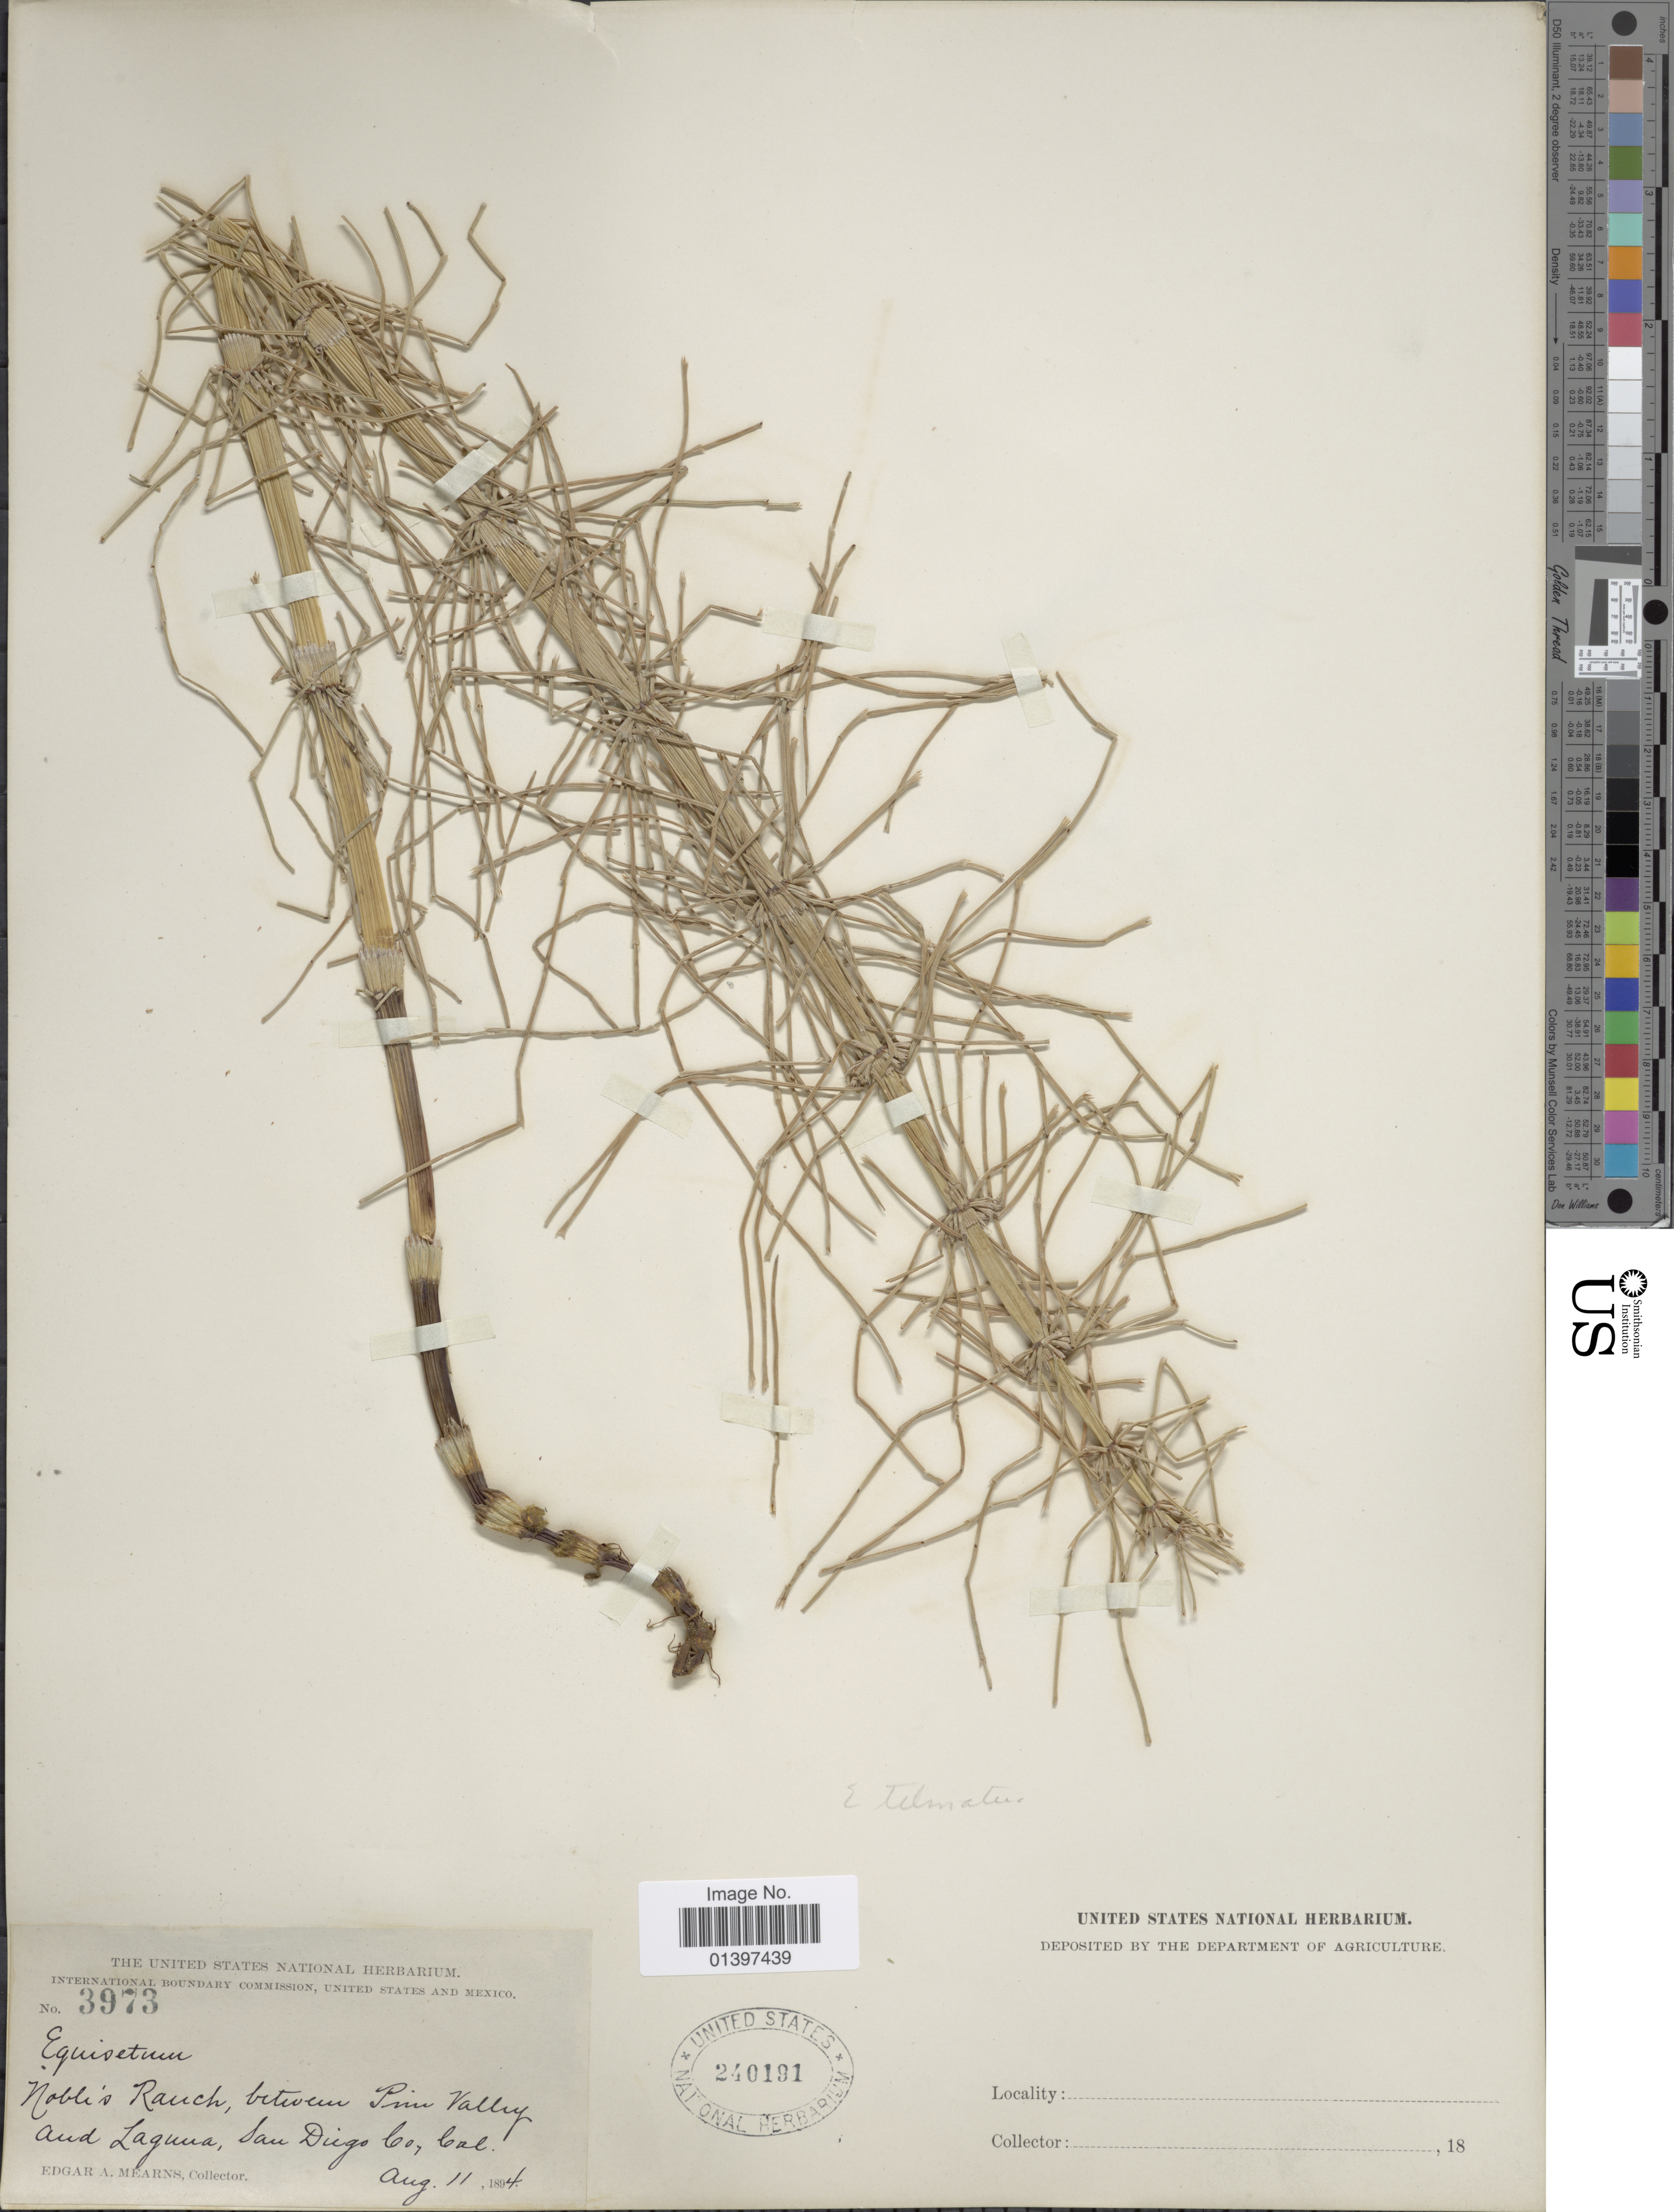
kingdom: Plantae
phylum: Tracheophyta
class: Polypodiopsida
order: Equisetales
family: Equisetaceae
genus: Equisetum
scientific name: Equisetum telmateia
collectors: E. A. Mearns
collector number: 3973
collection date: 1894-08-11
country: United States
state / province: California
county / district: San Diego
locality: Noble's Ranch, between Pine Valley and Laguna, San Diego Co.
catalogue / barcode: US 240191